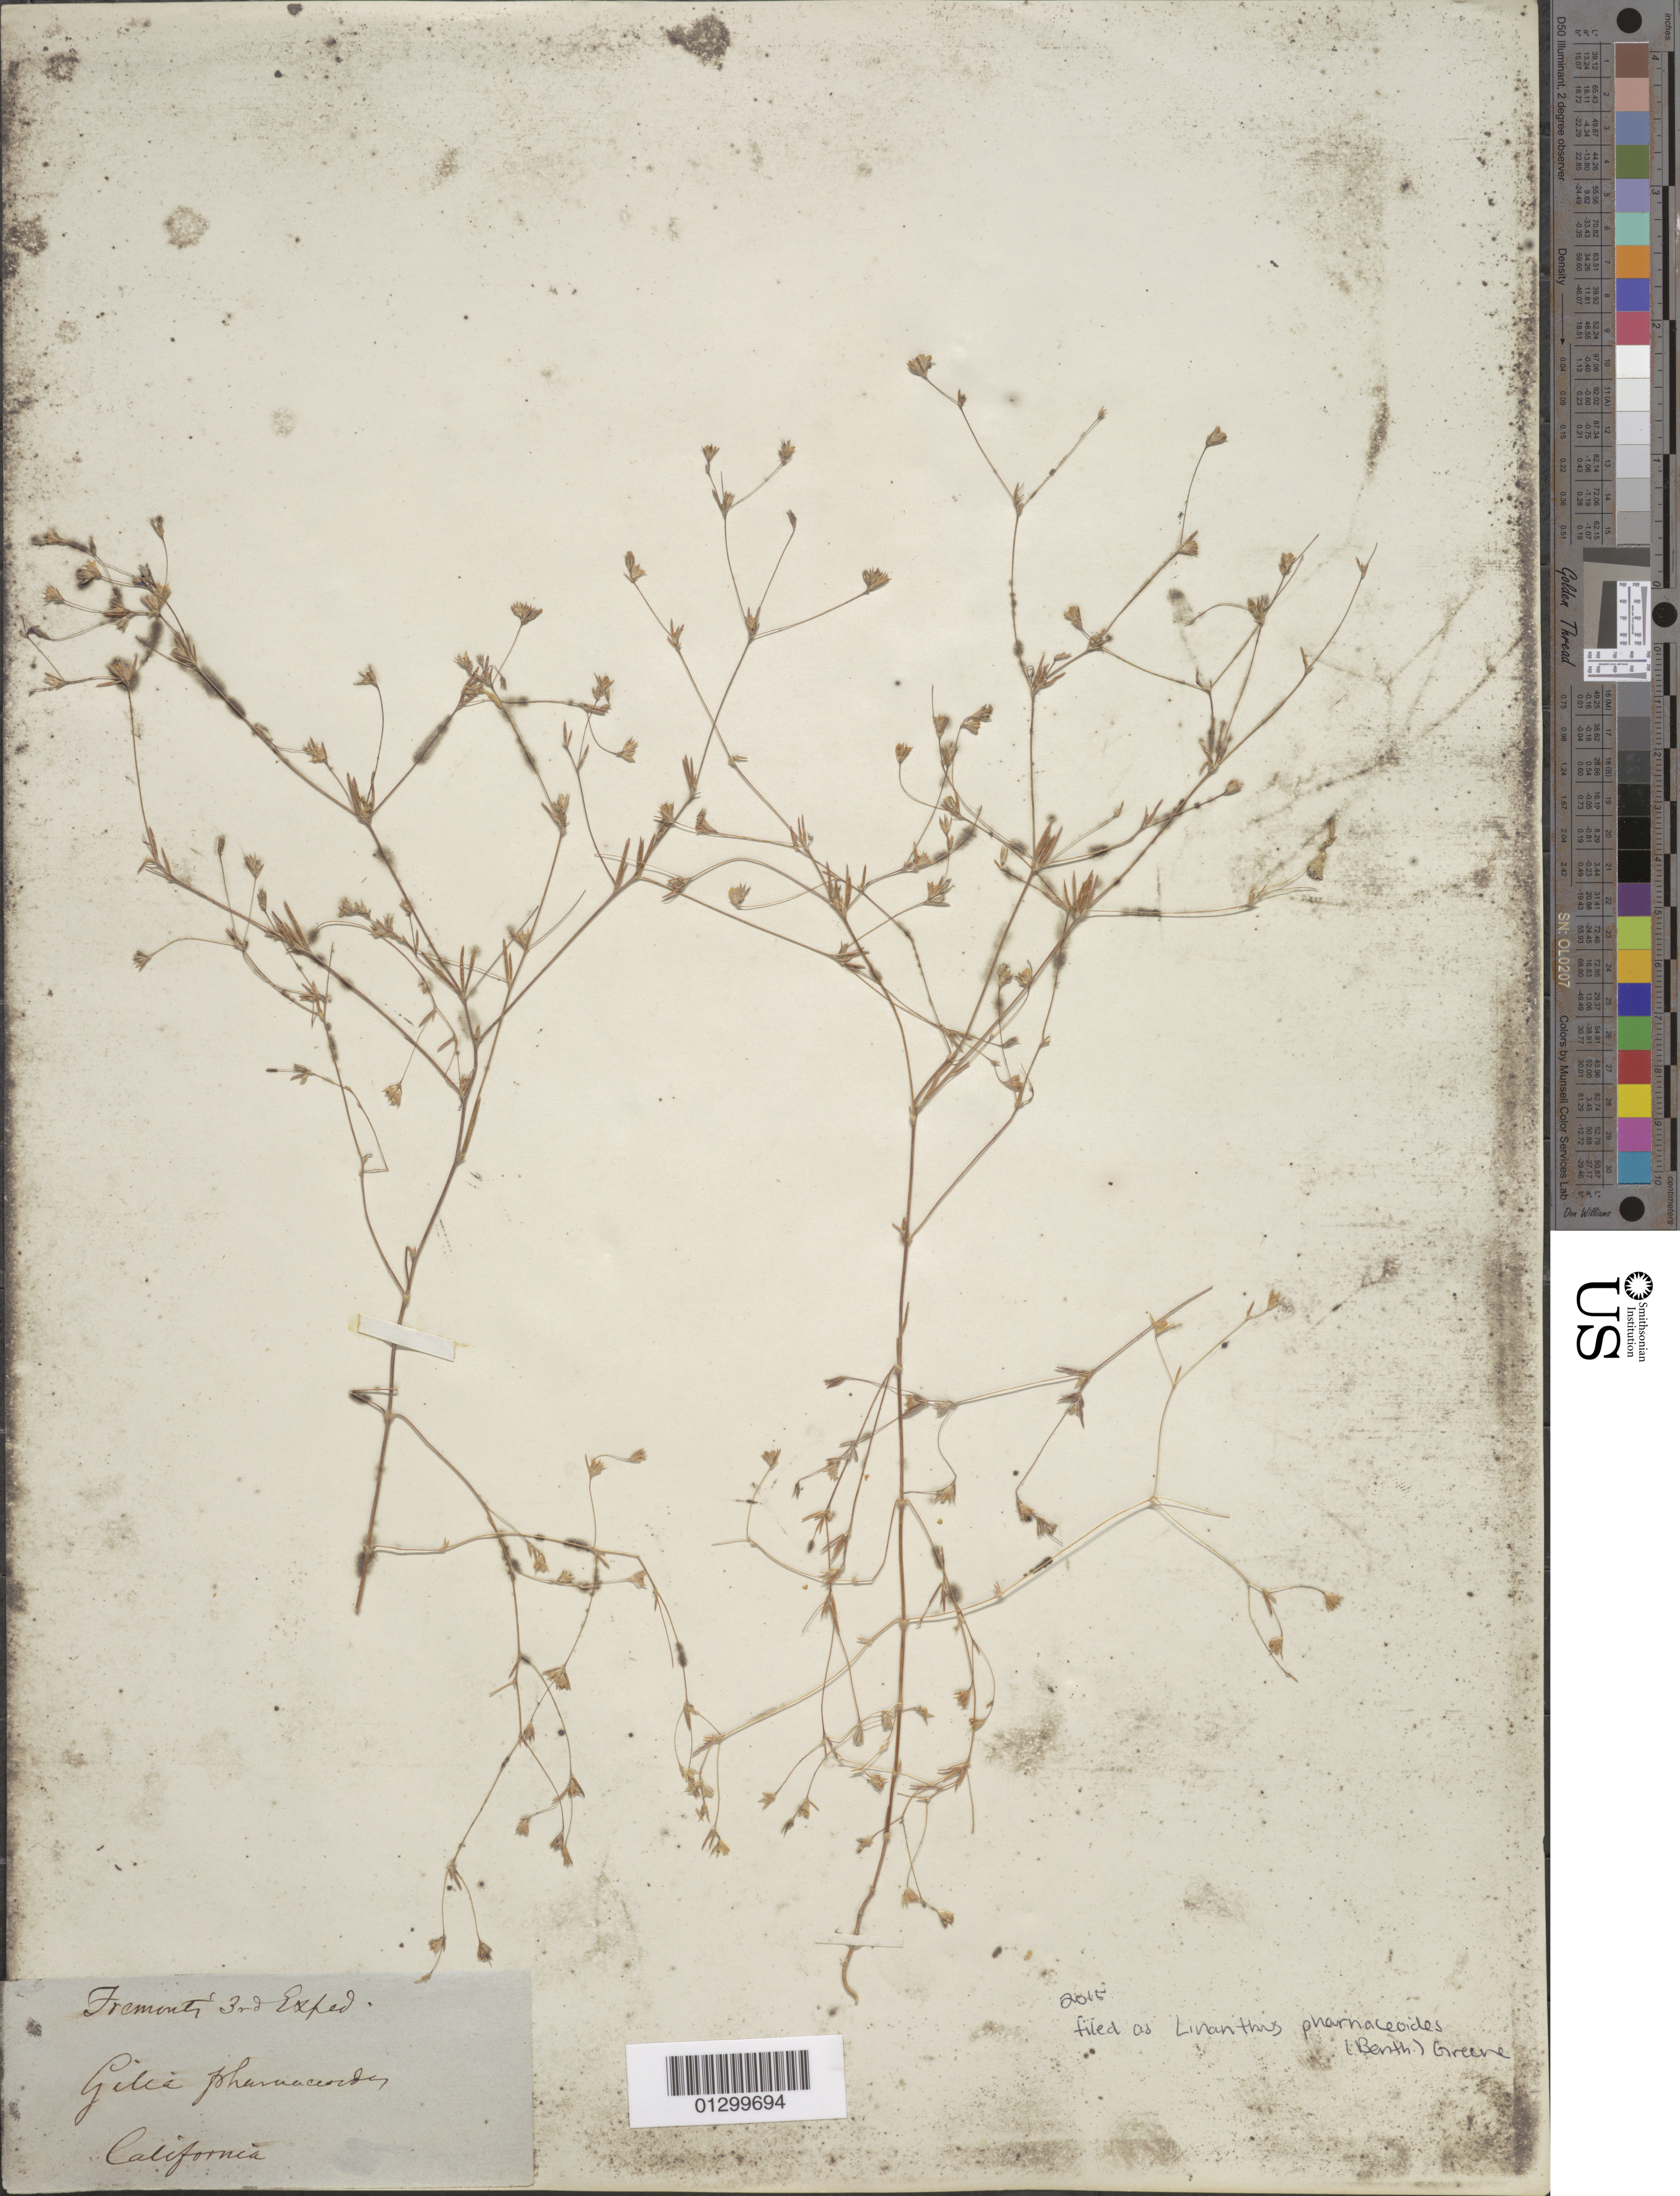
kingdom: Plantae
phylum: Tracheophyta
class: Magnoliopsida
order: Ericales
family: Polemoniaceae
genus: Leptosiphon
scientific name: Leptosiphon liniflorus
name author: (Benth.) J.M. Porter & L.A. Johnson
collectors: J. C. Frémont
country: United States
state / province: California